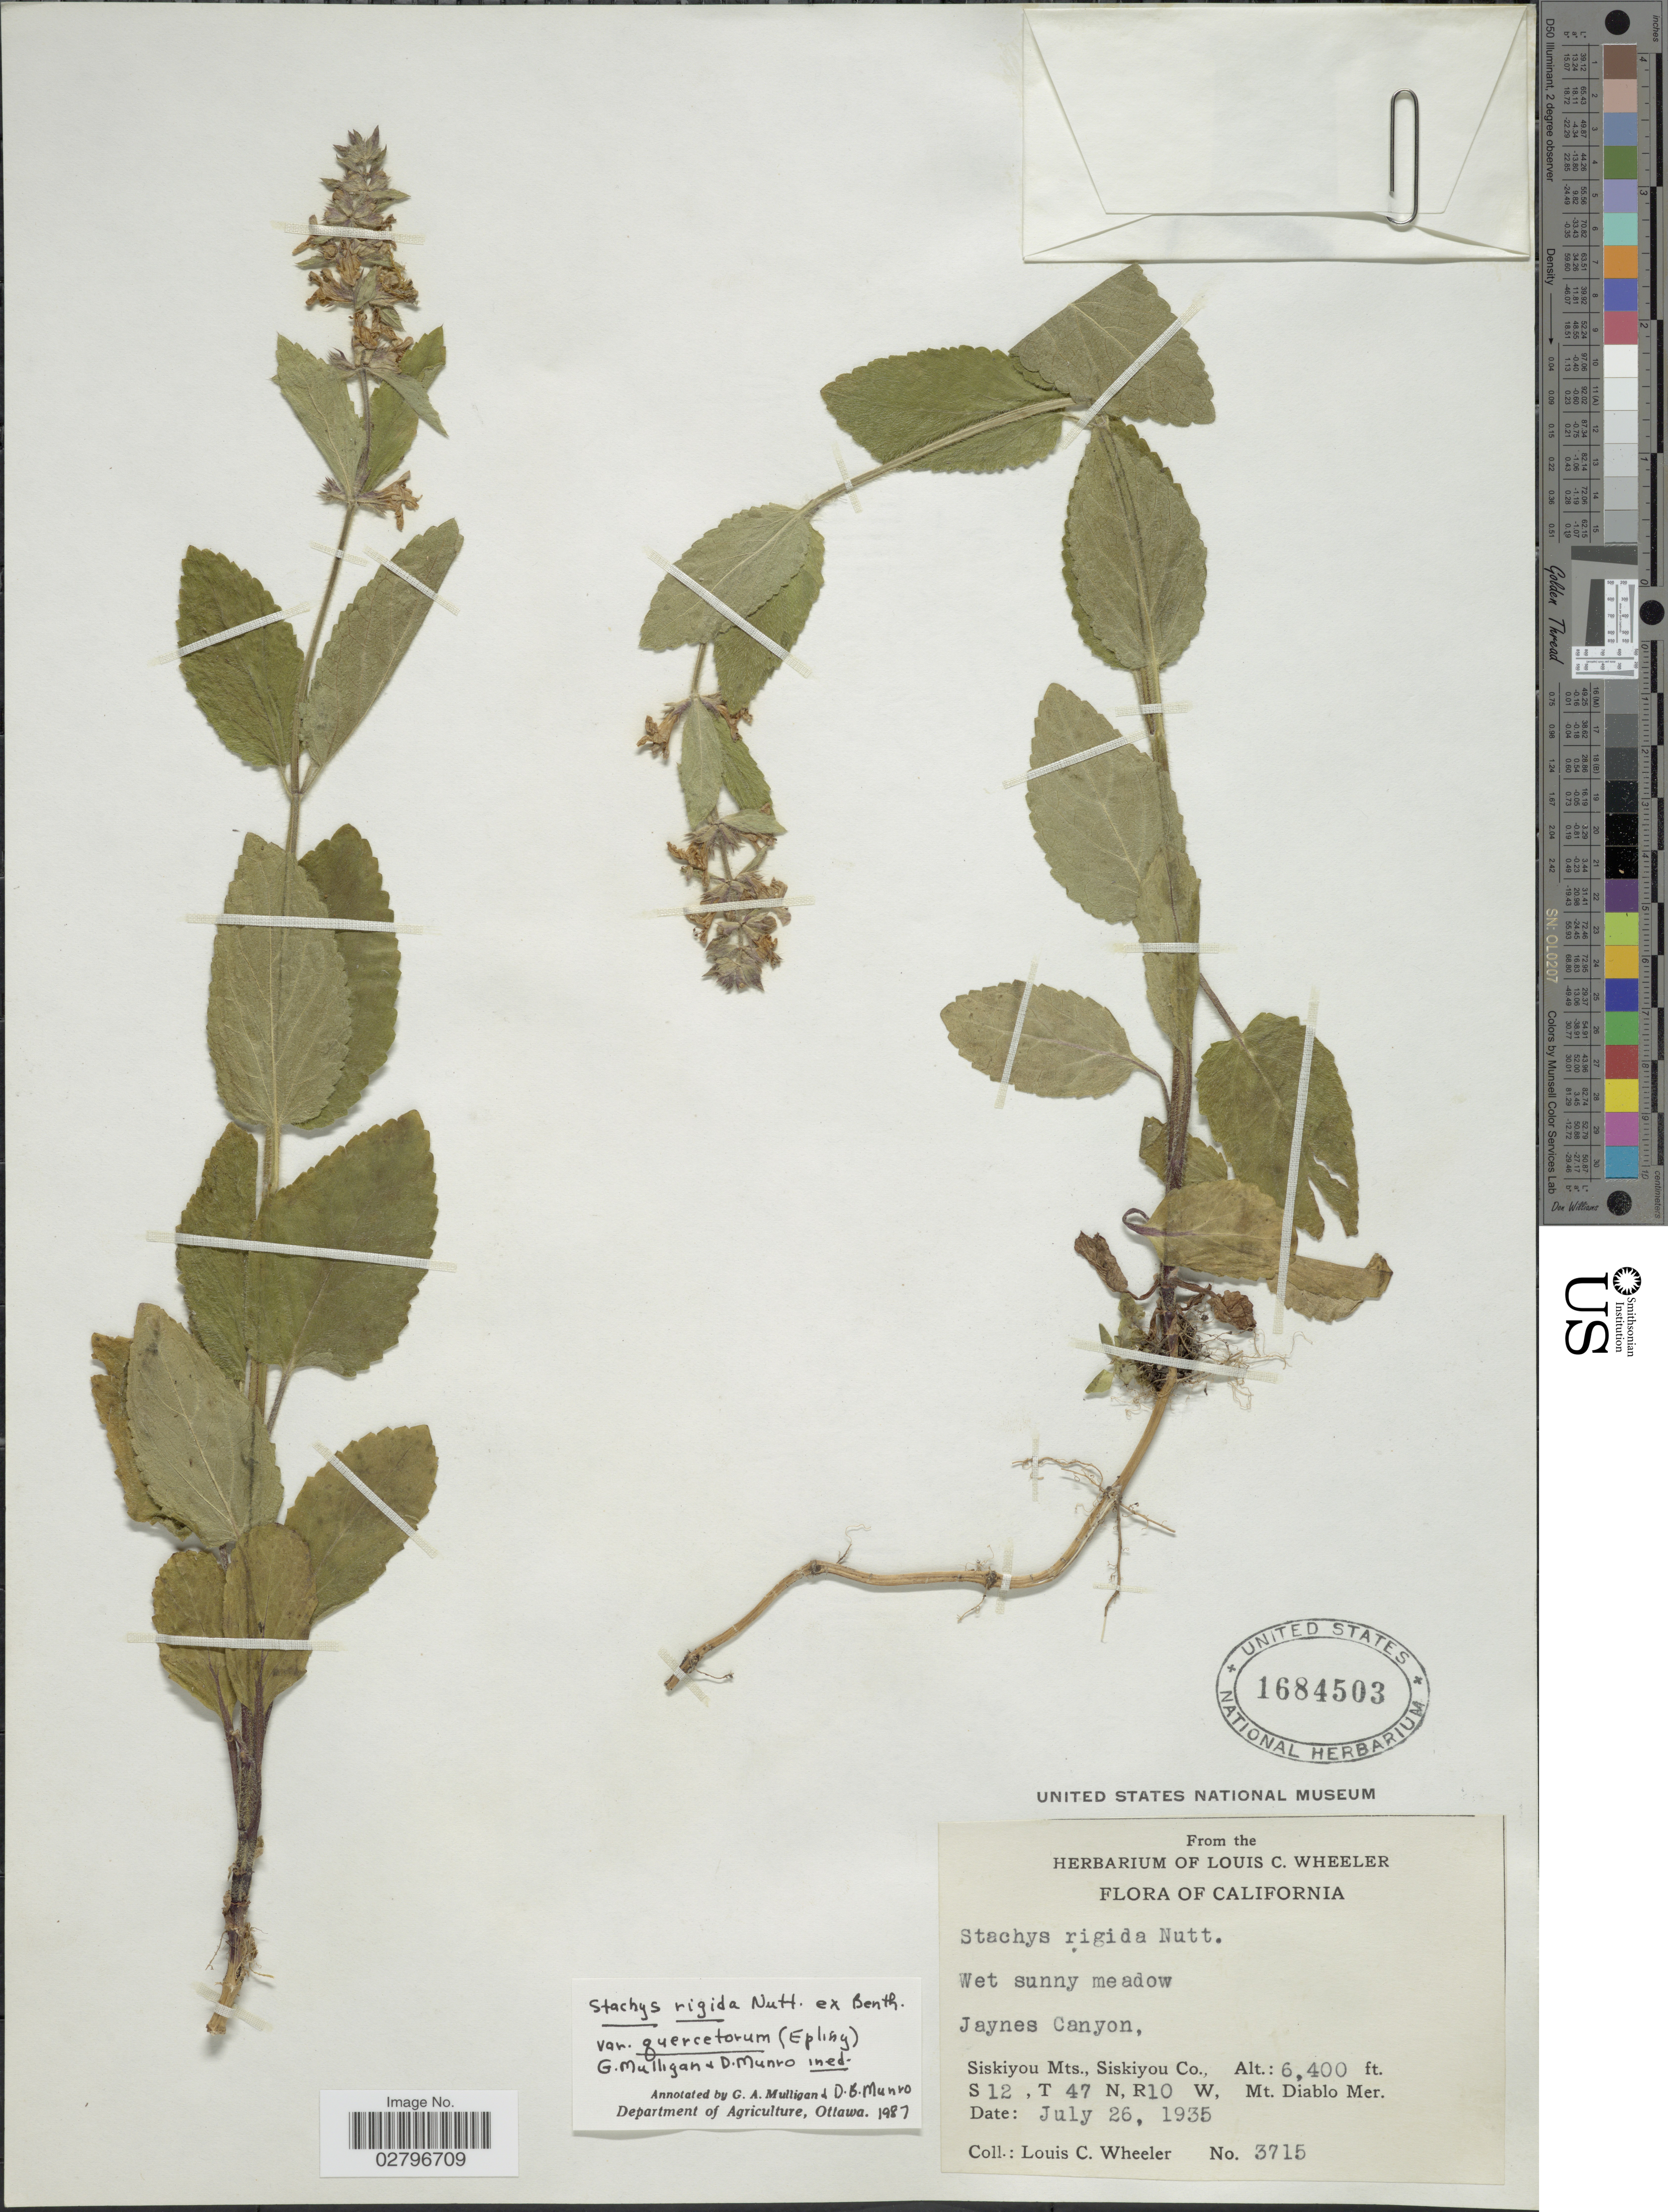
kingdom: Plantae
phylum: Tracheophyta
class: Magnoliopsida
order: Lamiales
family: Lamiaceae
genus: Stachys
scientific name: Stachys rigida subsp. quercetorum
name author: (A. Heller) Epling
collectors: L. C. Wheeler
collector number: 3715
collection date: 1935-07-26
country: United States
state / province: California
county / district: Siskiyou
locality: Jaynes Canyon, Siskiyou Mts., Siskiyou Co., S 12, T 47 N, R 10 W, Mt. Diablo Mer.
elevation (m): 1951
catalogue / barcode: US 1684503